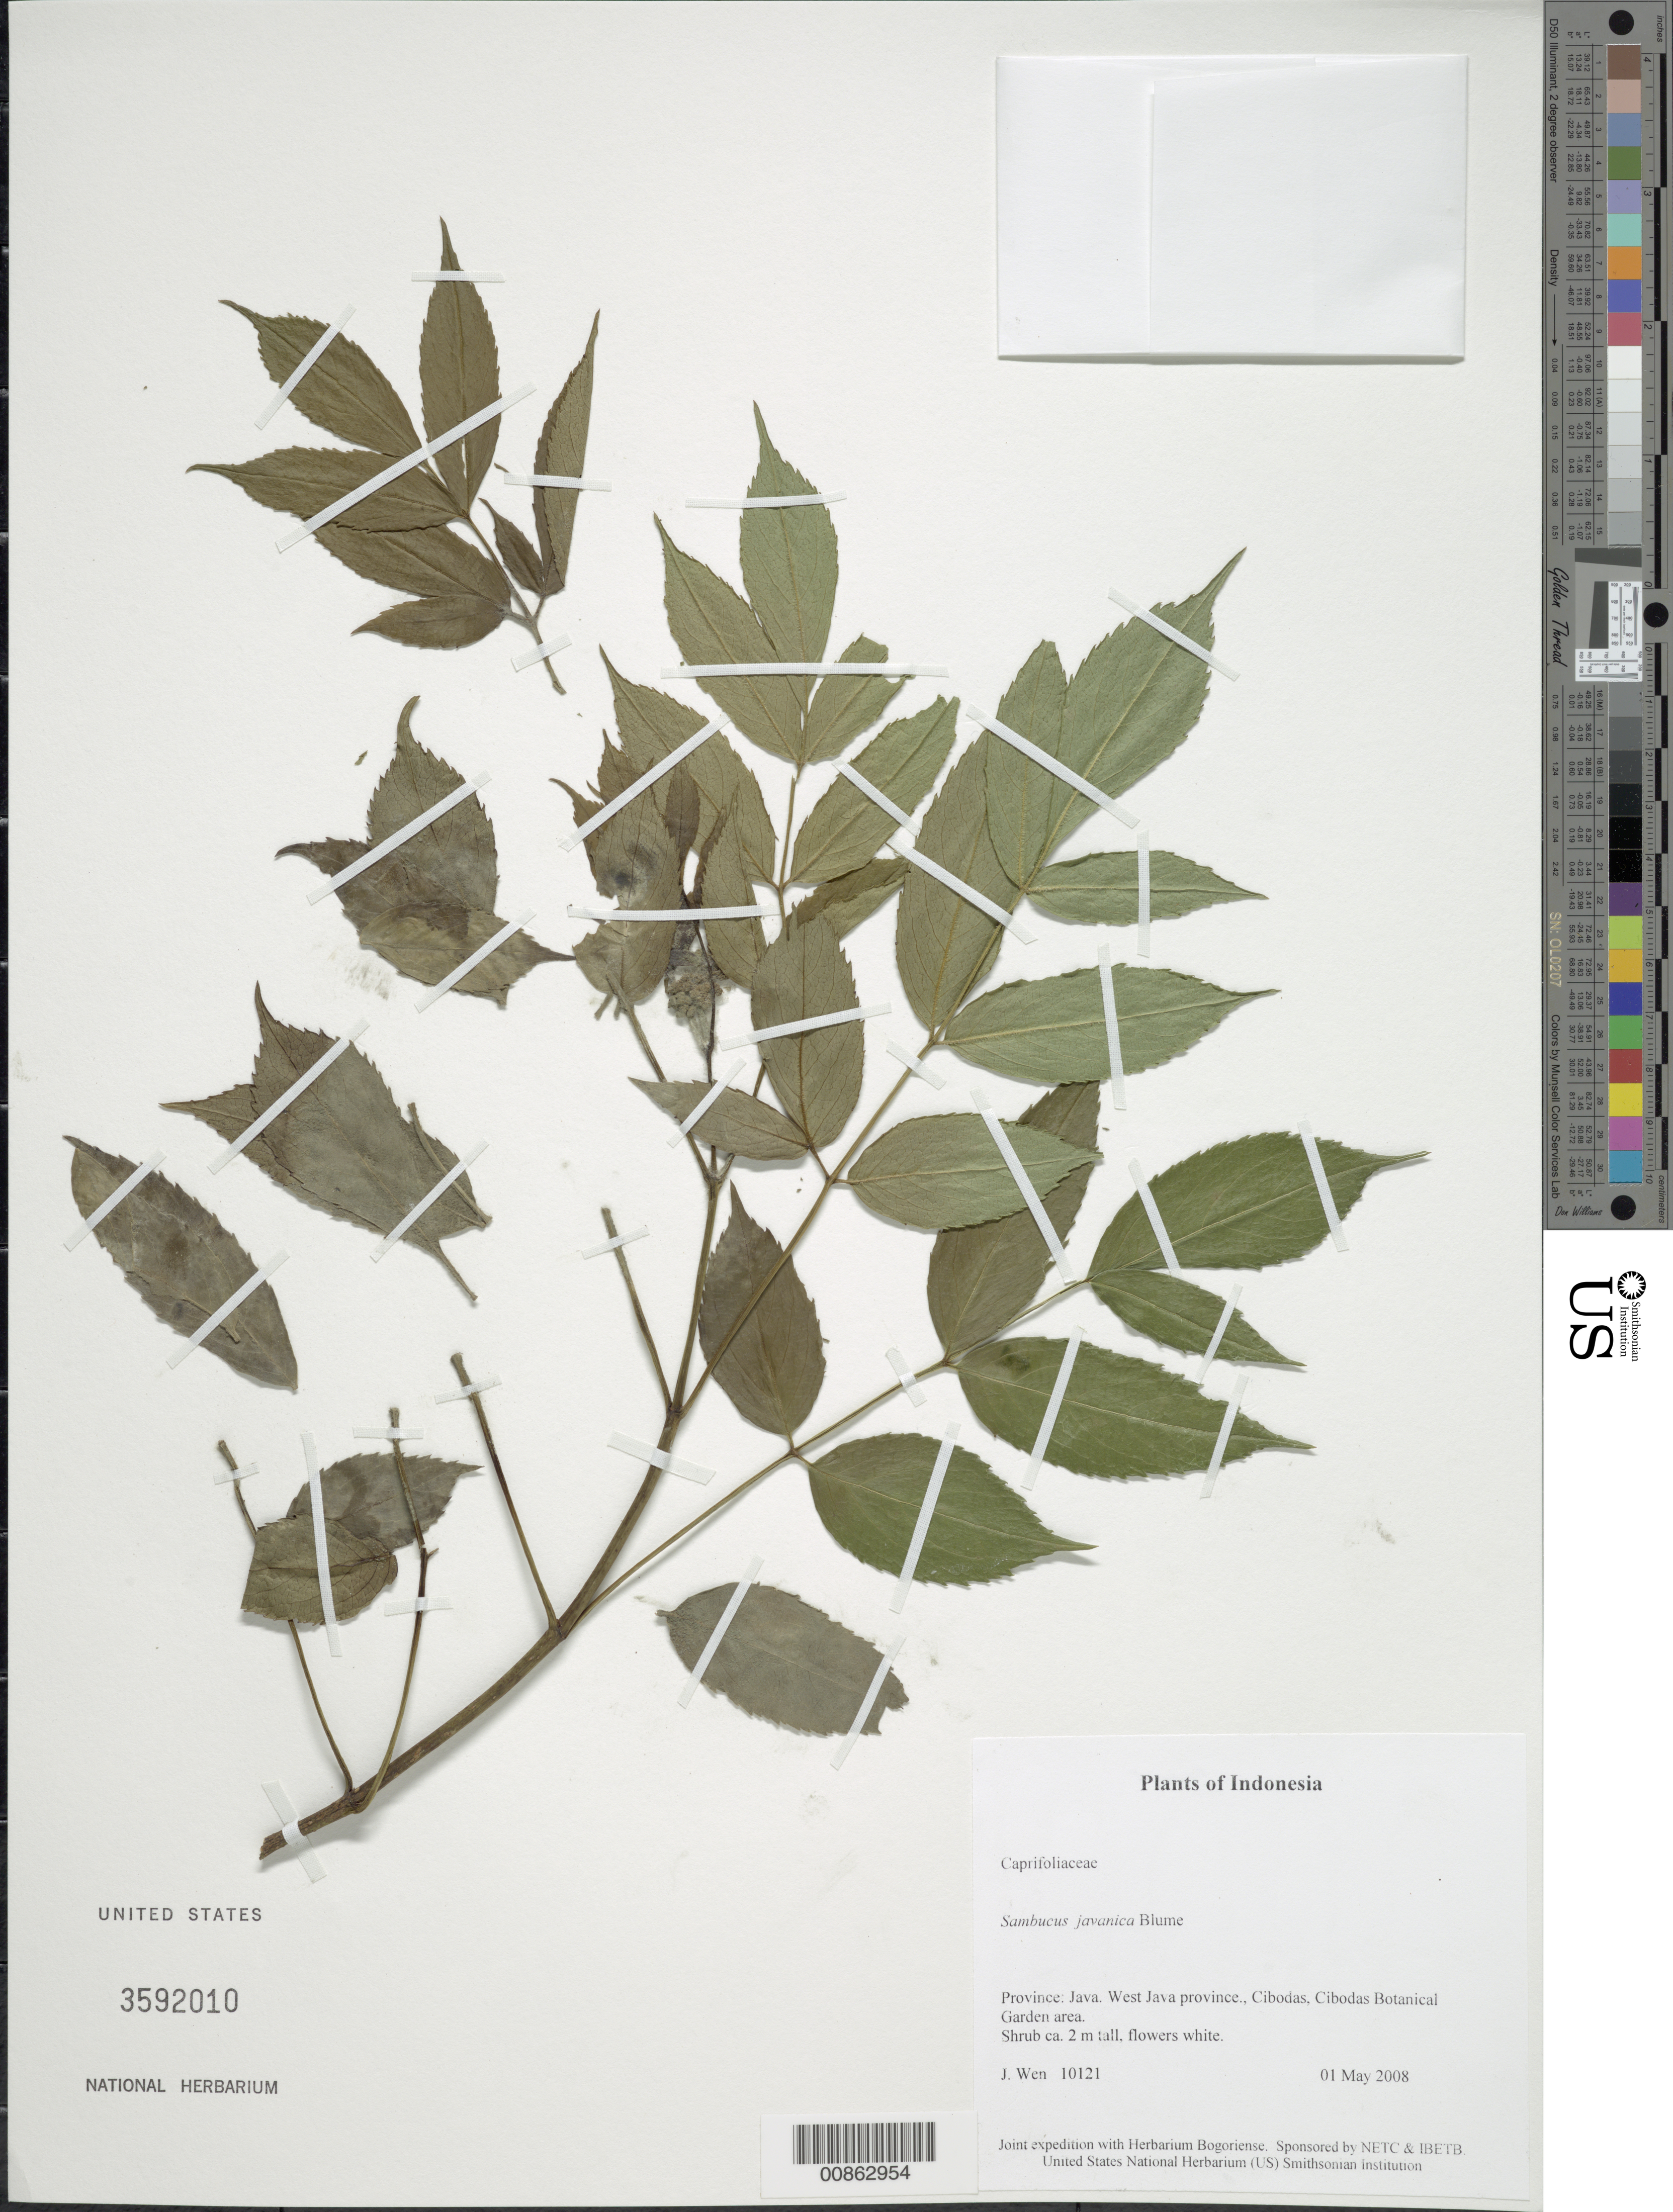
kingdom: Plantae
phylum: Tracheophyta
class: Magnoliopsida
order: Dipsacales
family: Viburnaceae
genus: Sambucus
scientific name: Sambucus javanica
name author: Blume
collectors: J. Wen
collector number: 10121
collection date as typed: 01 May 2008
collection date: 2008-05-01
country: Indonesia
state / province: Java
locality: West Java Province, Cibodas, Cibodas Botanical Garden area.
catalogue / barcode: US 3592010